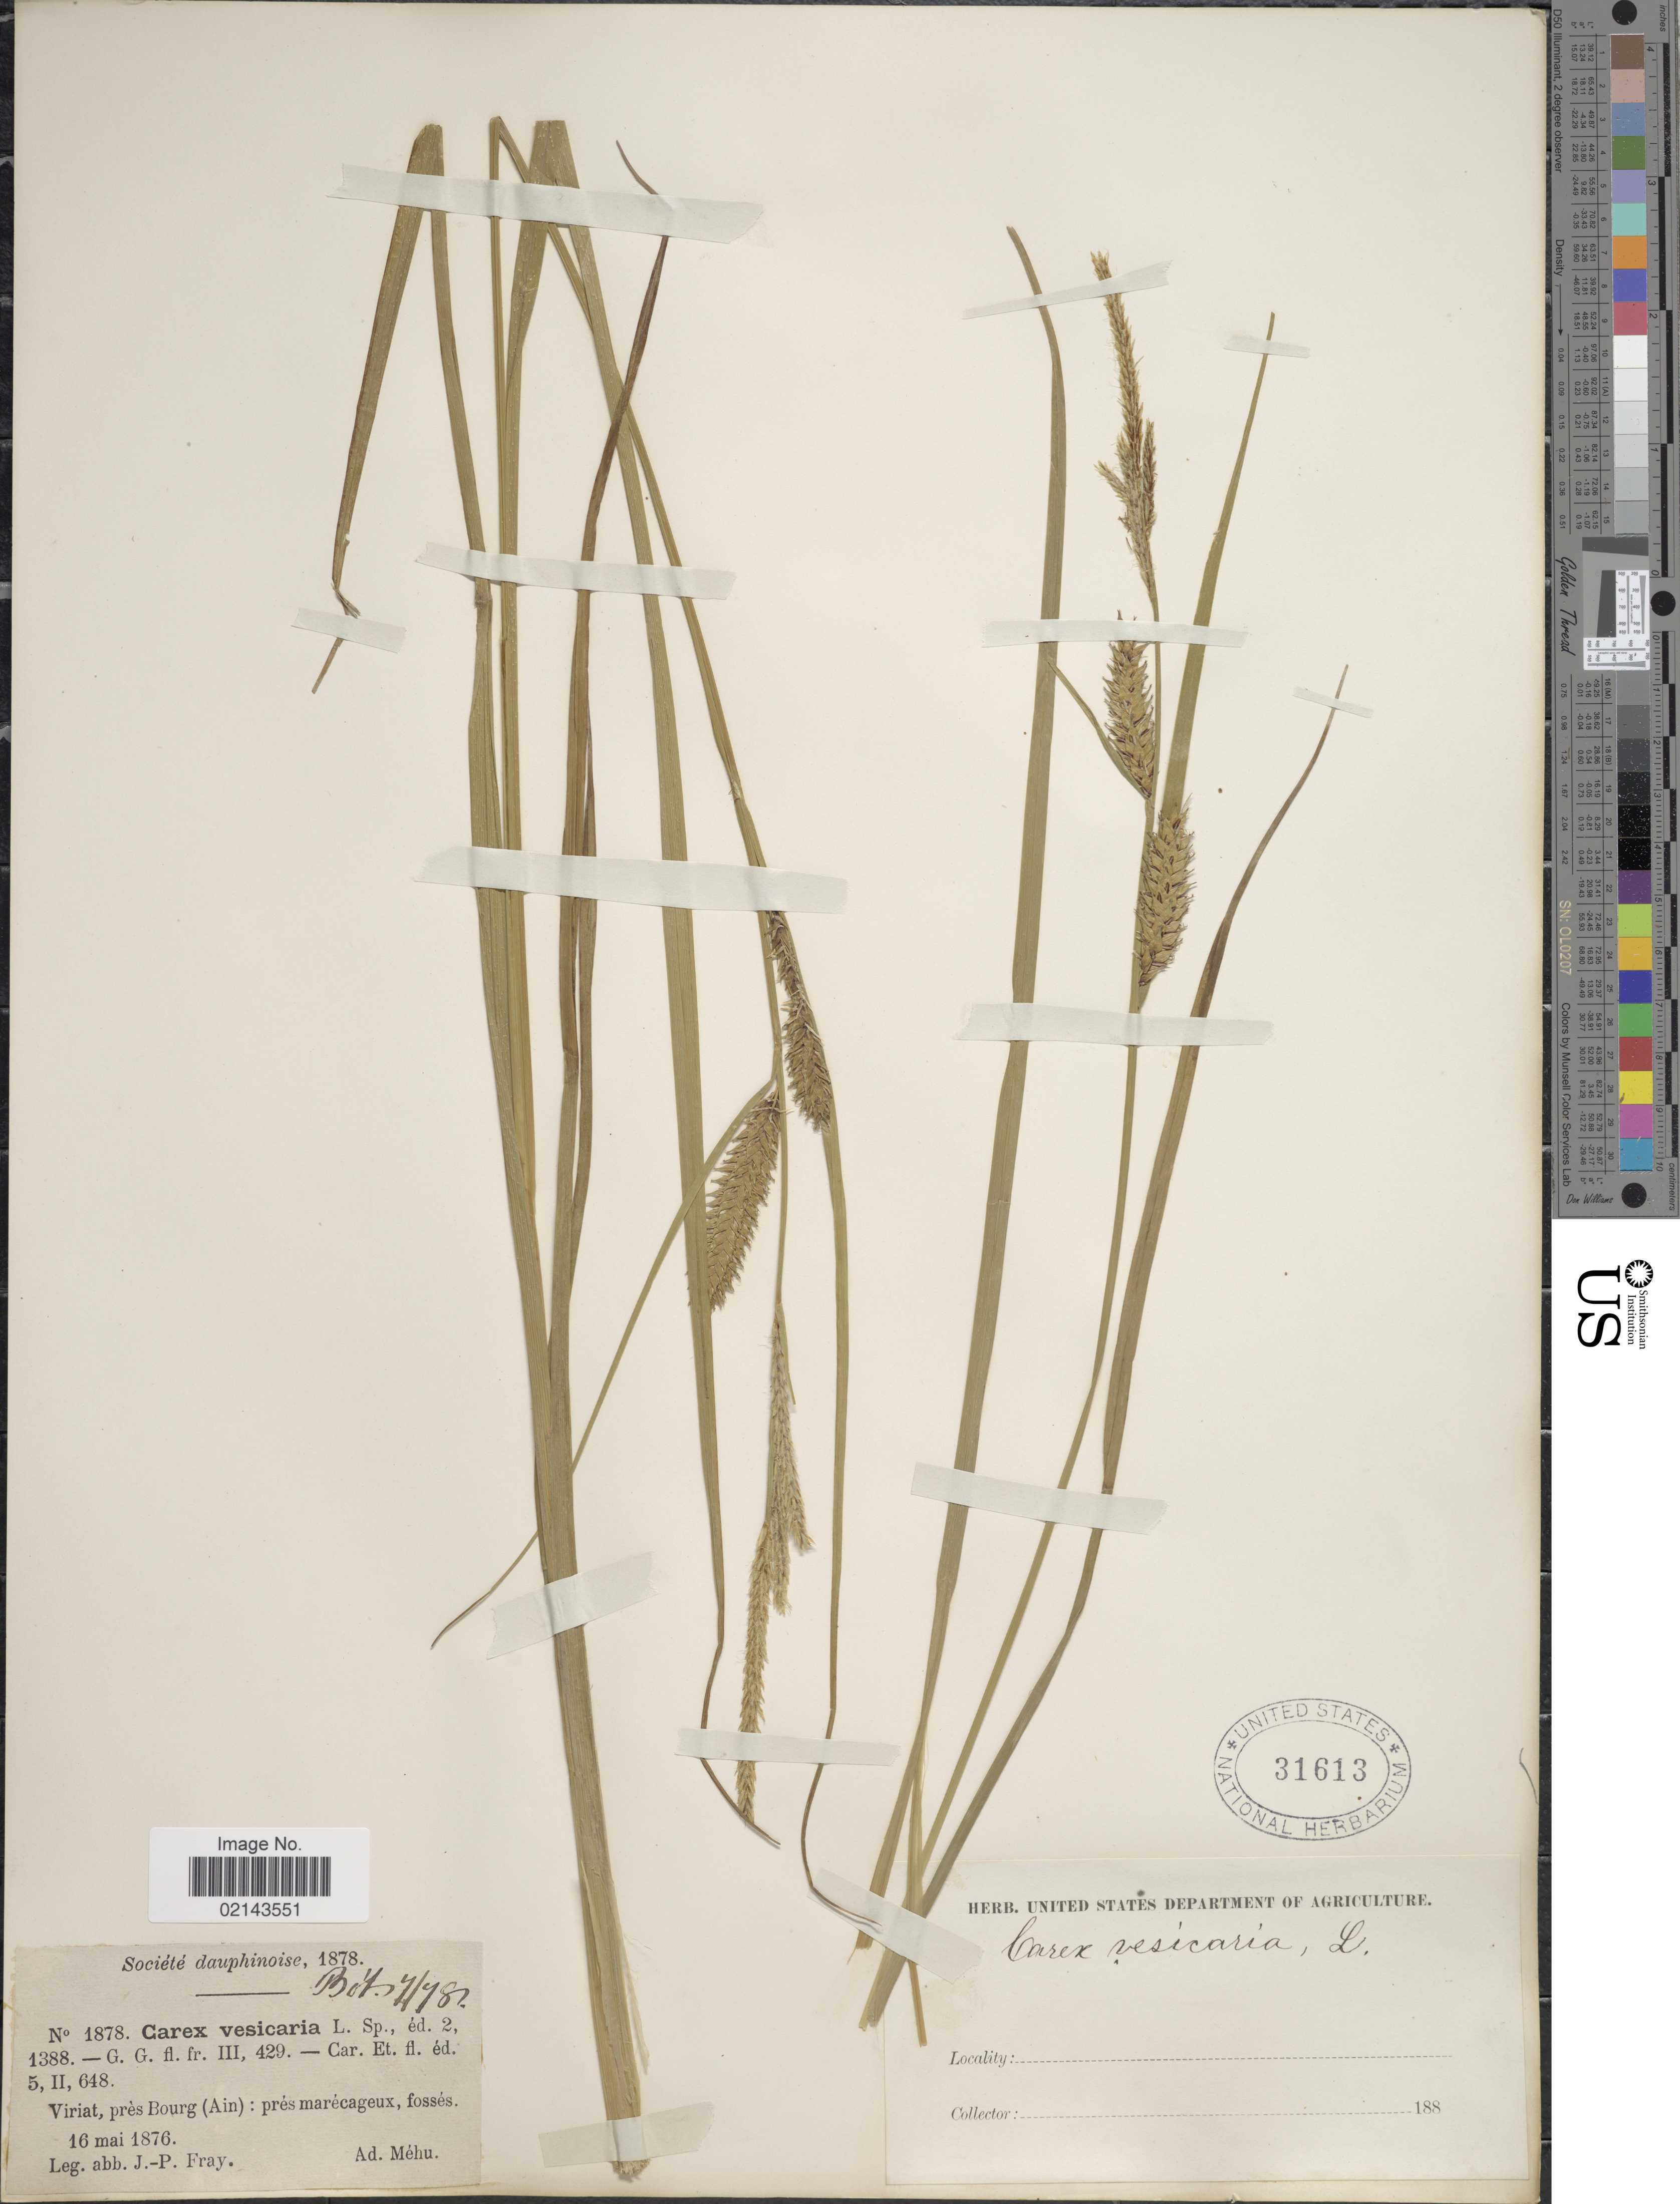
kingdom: Plantae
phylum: Tracheophyta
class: Liliopsida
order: Poales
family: Cyperaceae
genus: Carex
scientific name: Carex vesicaria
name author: L.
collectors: P. Fray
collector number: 1878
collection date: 1876-05-16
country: France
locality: Société dauphinoise, Viriat, près Bourg (Ain): prés marécaguex, fossés, Ad Méhu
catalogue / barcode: US 31613